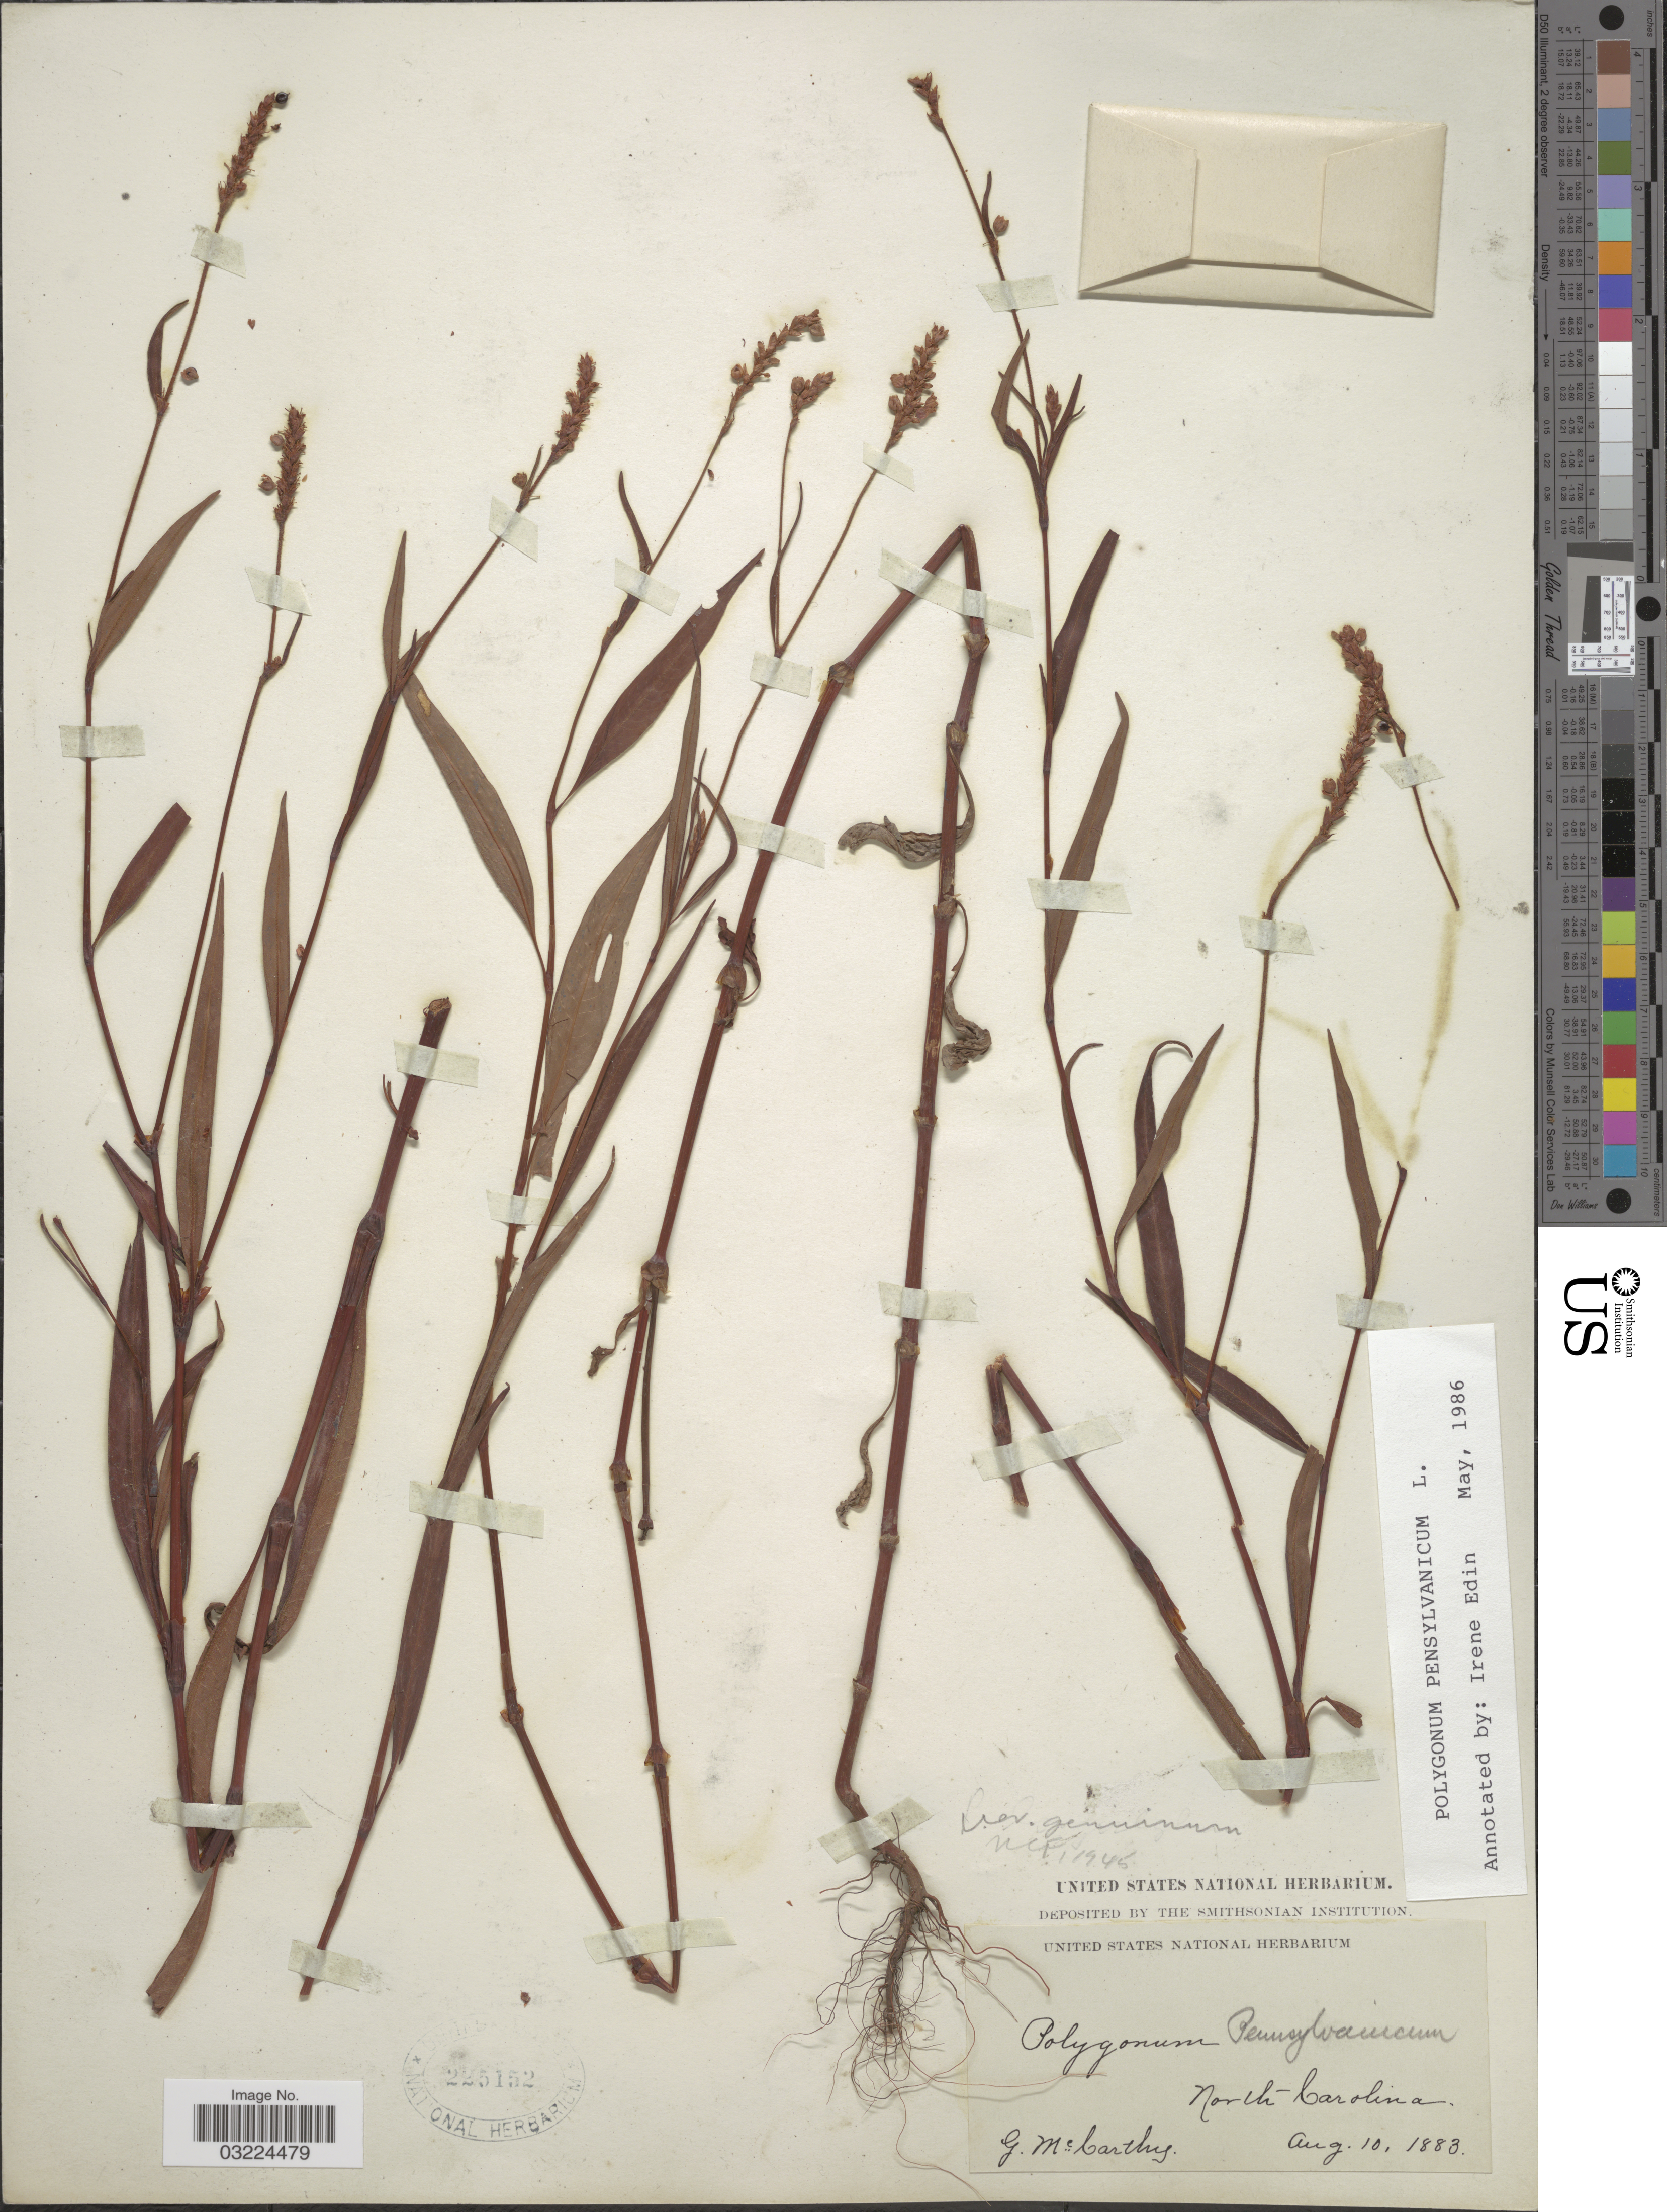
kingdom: Plantae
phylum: Tracheophyta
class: Magnoliopsida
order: Caryophyllales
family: Polygonaceae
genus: Persicaria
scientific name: Persicaria pensylvanica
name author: (L.) M. Gómez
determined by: Atha, D. E.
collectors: G. McCarthy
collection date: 1883-08-10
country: United States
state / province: North Carolina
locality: North Carolina.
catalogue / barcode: US 225152